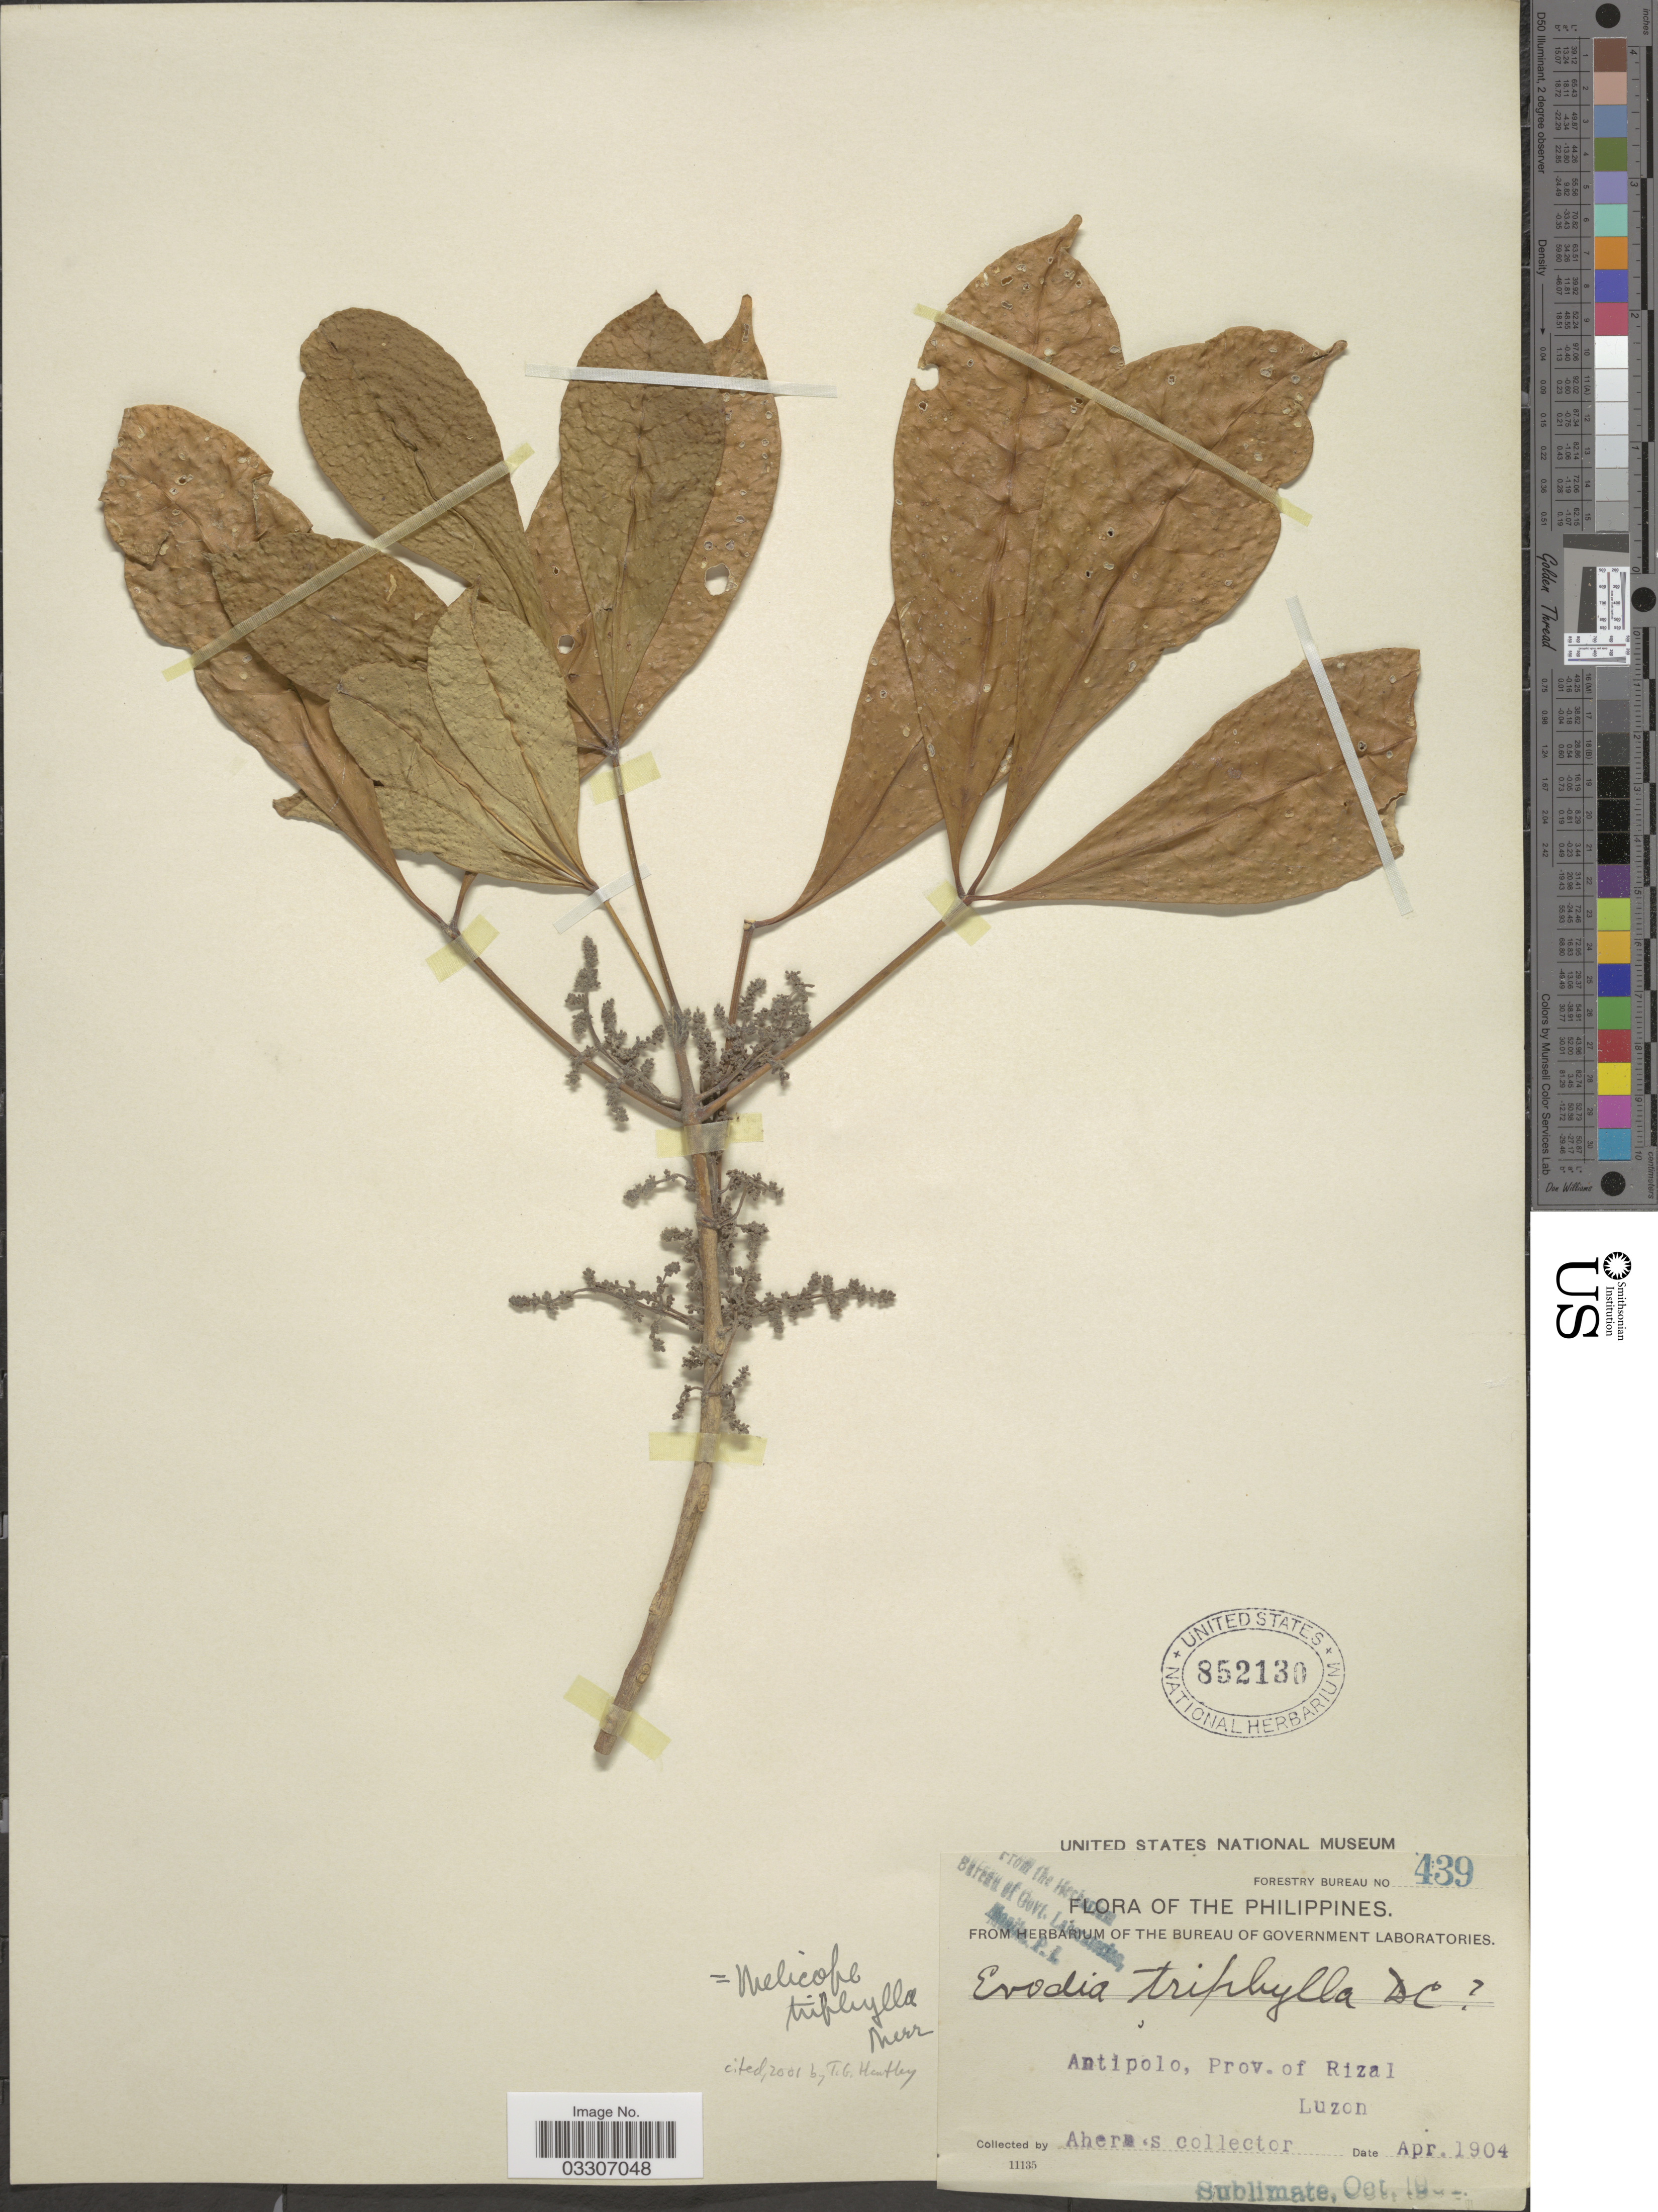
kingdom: Plantae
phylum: Tracheophyta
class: Magnoliopsida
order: Sapindales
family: Rutaceae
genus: Melicope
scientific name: Melicope triphylla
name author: (Lam.) Merr.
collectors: Ahern's collector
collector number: Forestry Bureau 439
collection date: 1904-04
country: Philippines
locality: Antipolo, Prov. of Rizal, Luzon.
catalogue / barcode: US 852130